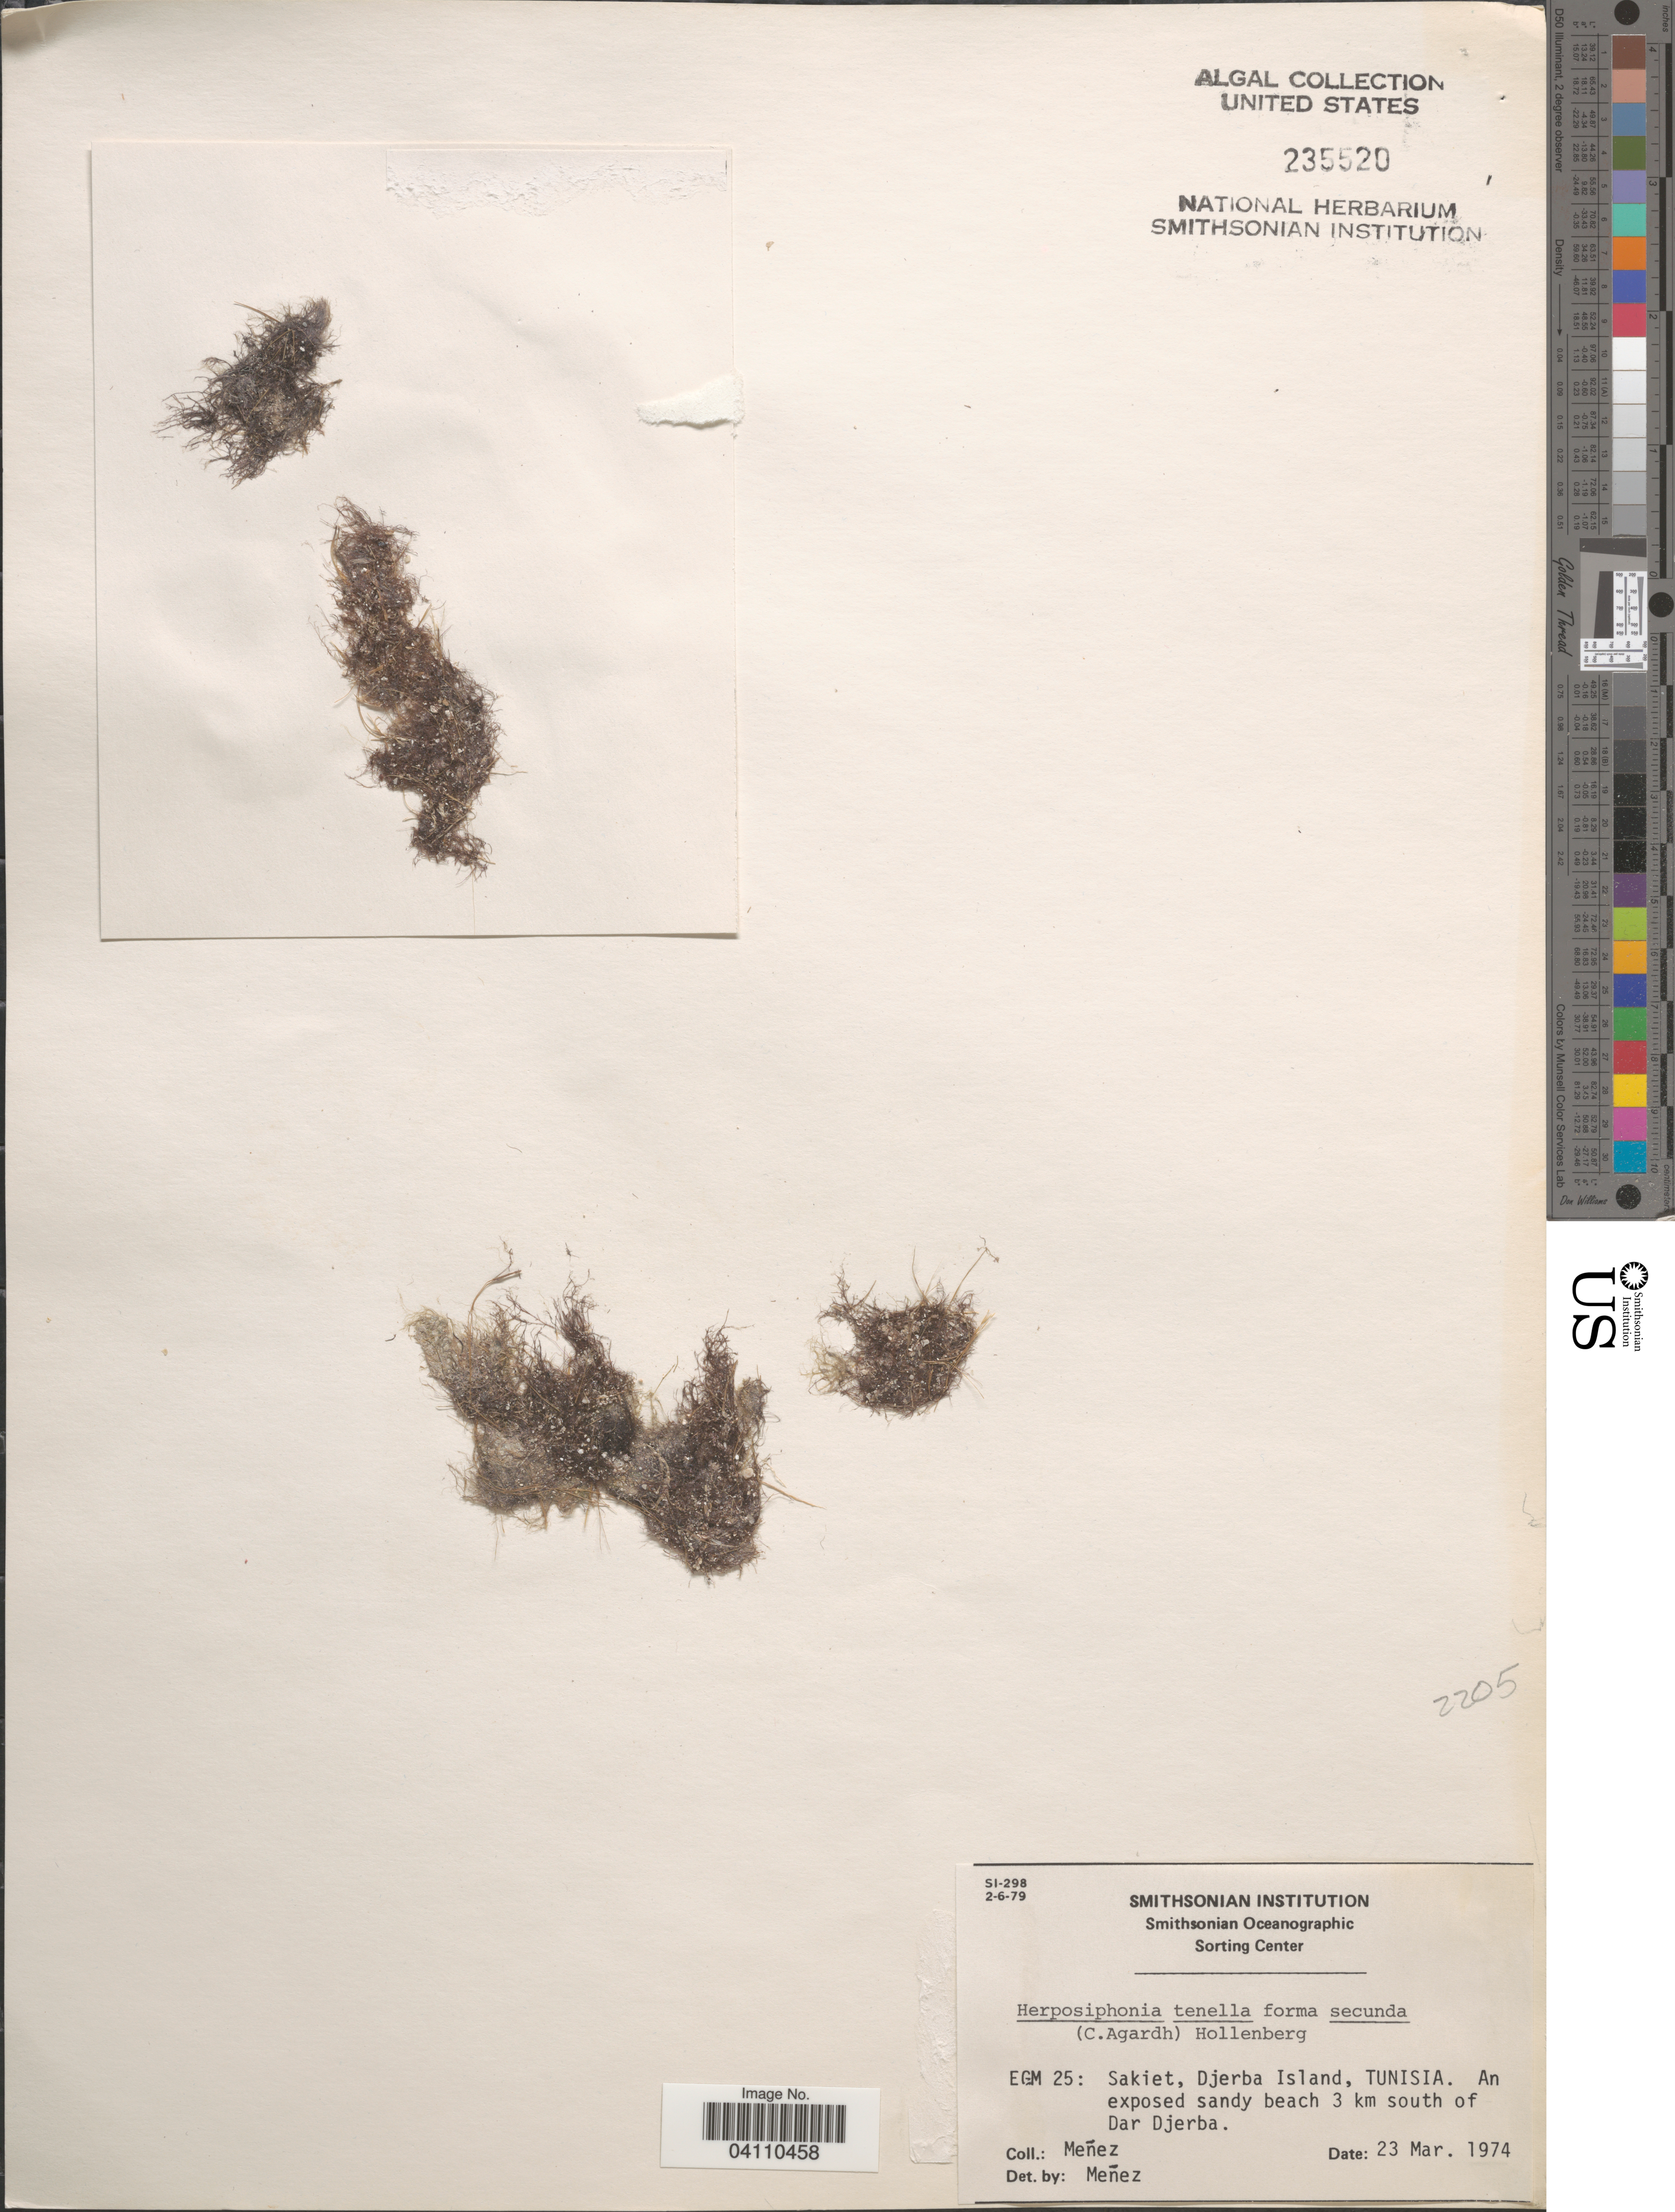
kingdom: Plantae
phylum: Rhodophyta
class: Florideophyceae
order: Ceramiales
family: Rhodomelaceae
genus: Herposiphonia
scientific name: Herposiphonia tenella f. secunda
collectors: Menez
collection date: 1974-03-23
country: Tunisia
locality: EGM 25: Sakiet, Djerba Island, Tunisia. An exposed sandy beach 3 km south of Dar Djerba.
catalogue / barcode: US 235520